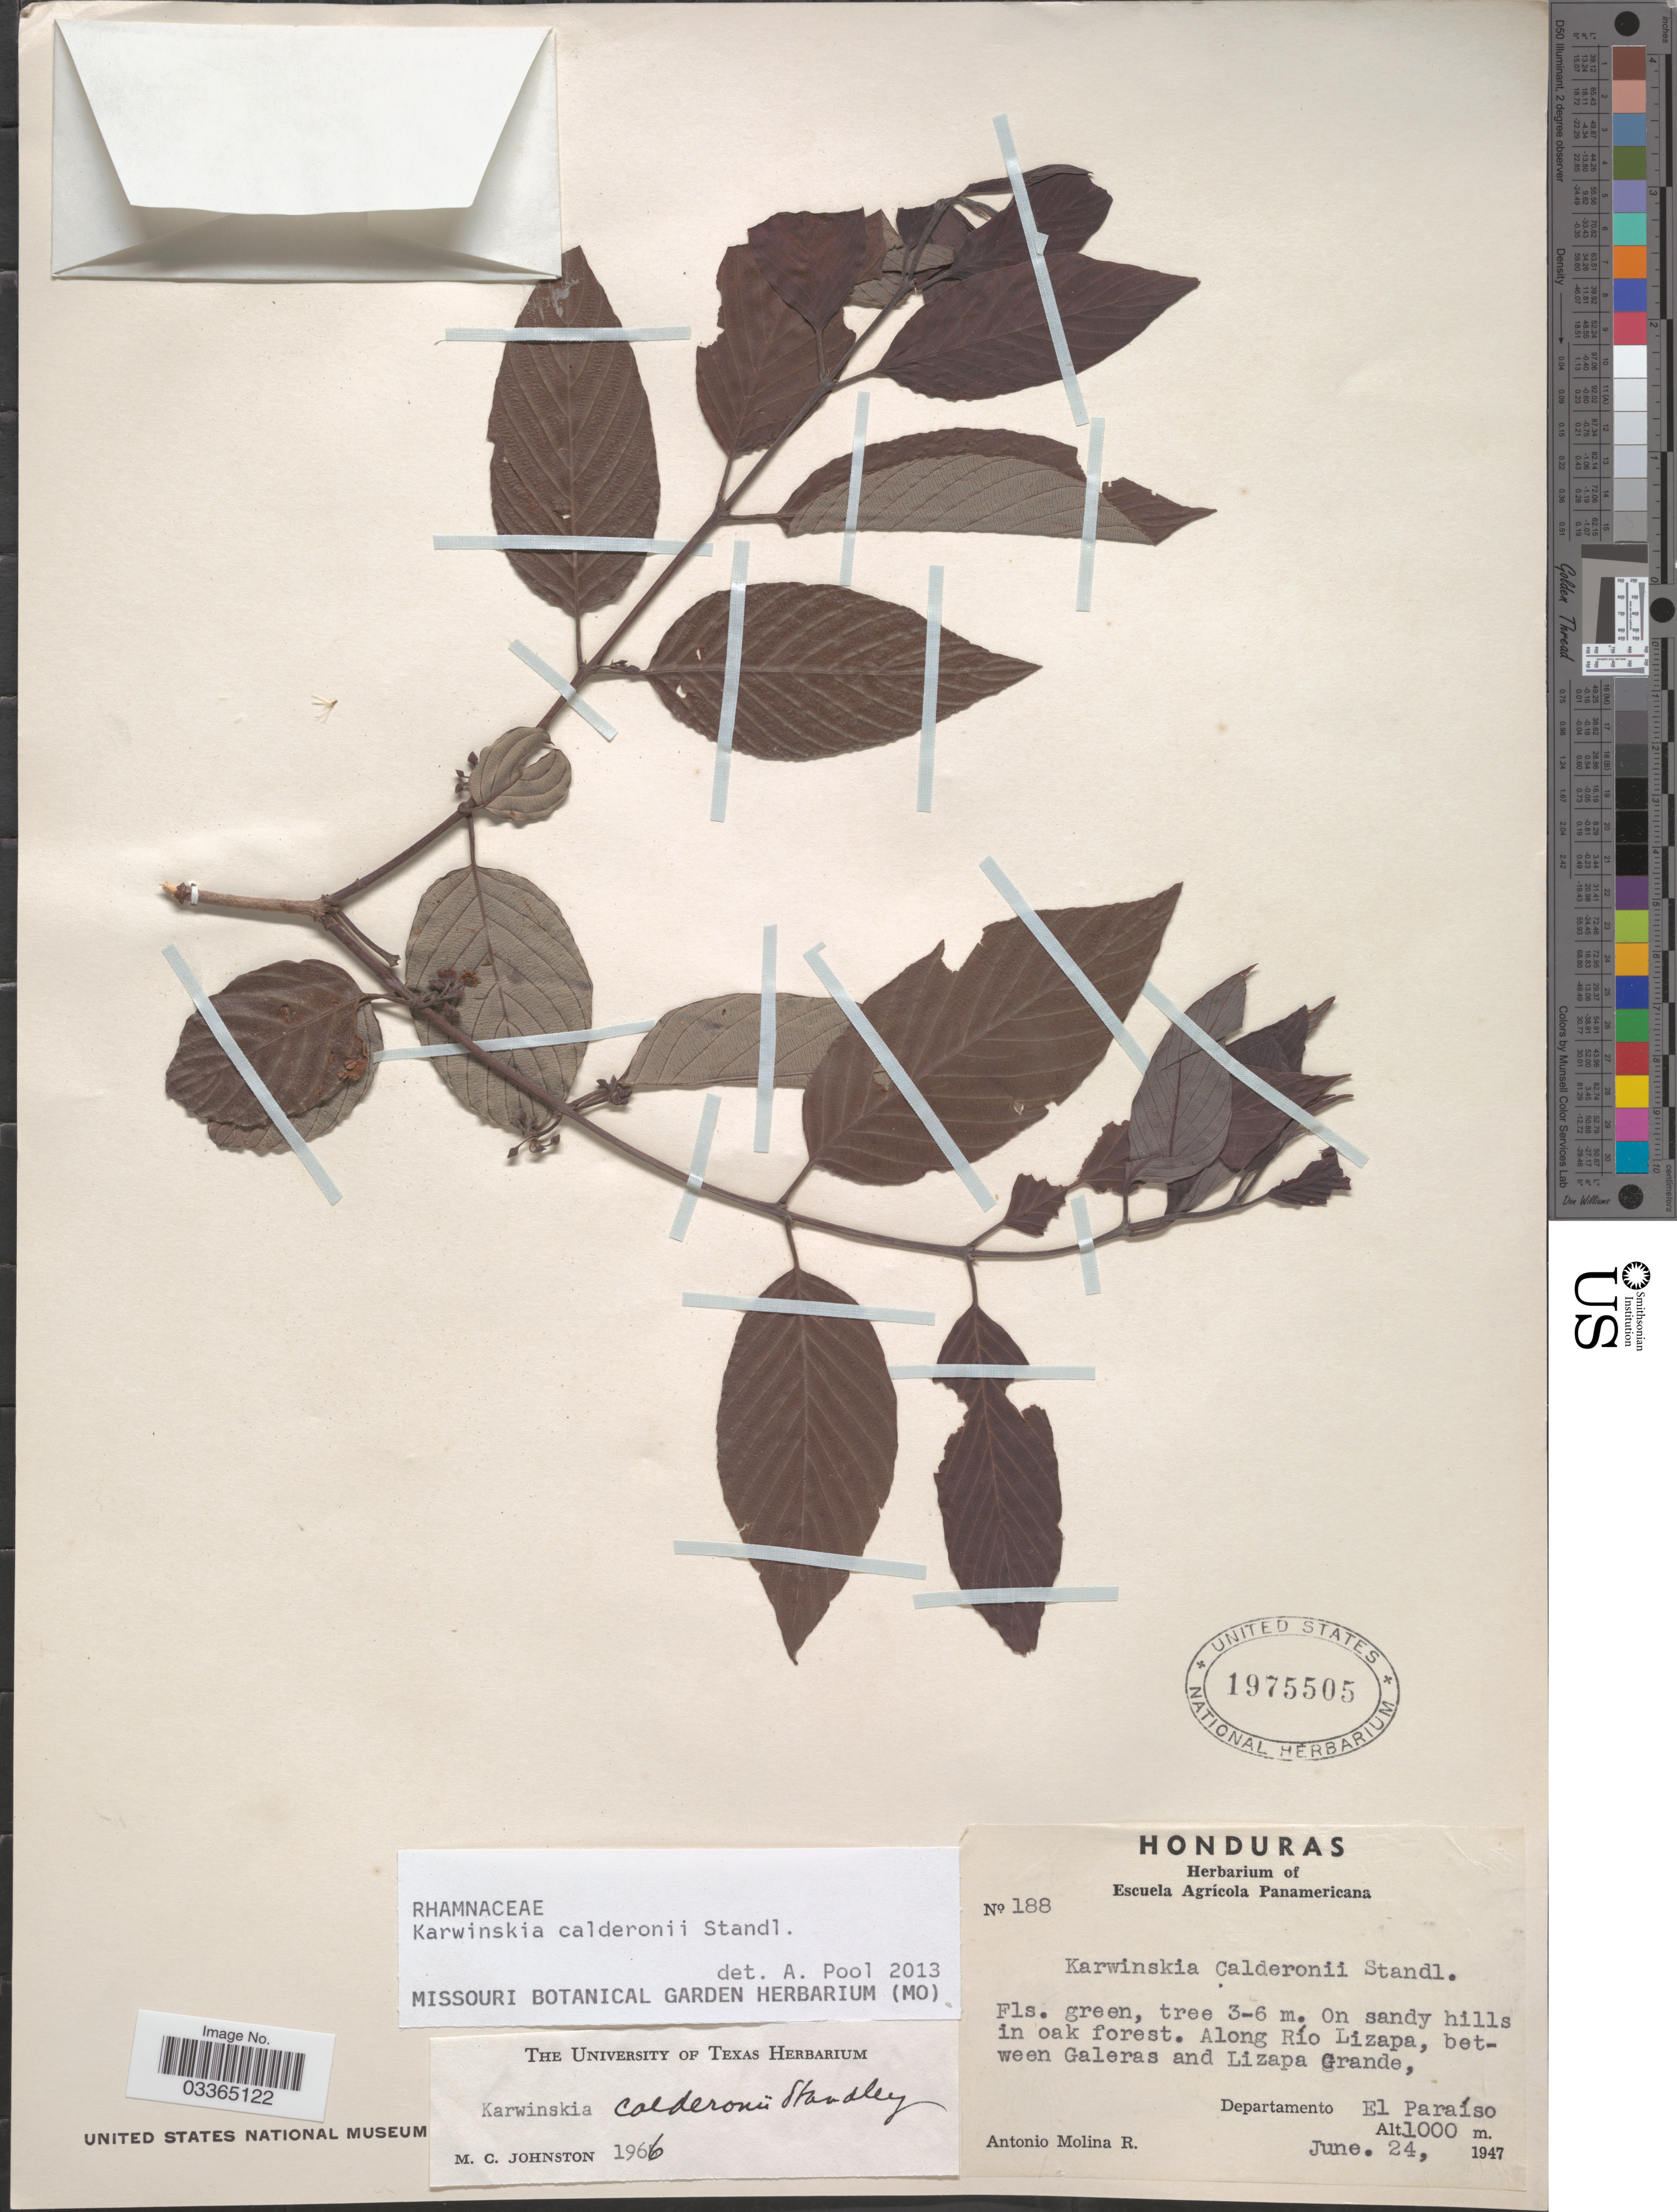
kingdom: Plantae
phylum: Tracheophyta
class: Magnoliopsida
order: Rosales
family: Rhamnaceae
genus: Karwinskia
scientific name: Karwinskia calderonii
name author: Standl.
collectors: A. Molina R.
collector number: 188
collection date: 1947-06-24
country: Honduras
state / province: El Paraíso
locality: Along Río Lizapa, between Galeras and Lizapa Grande, Departamento El Paraíso.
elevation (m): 1000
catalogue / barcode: US 1975505